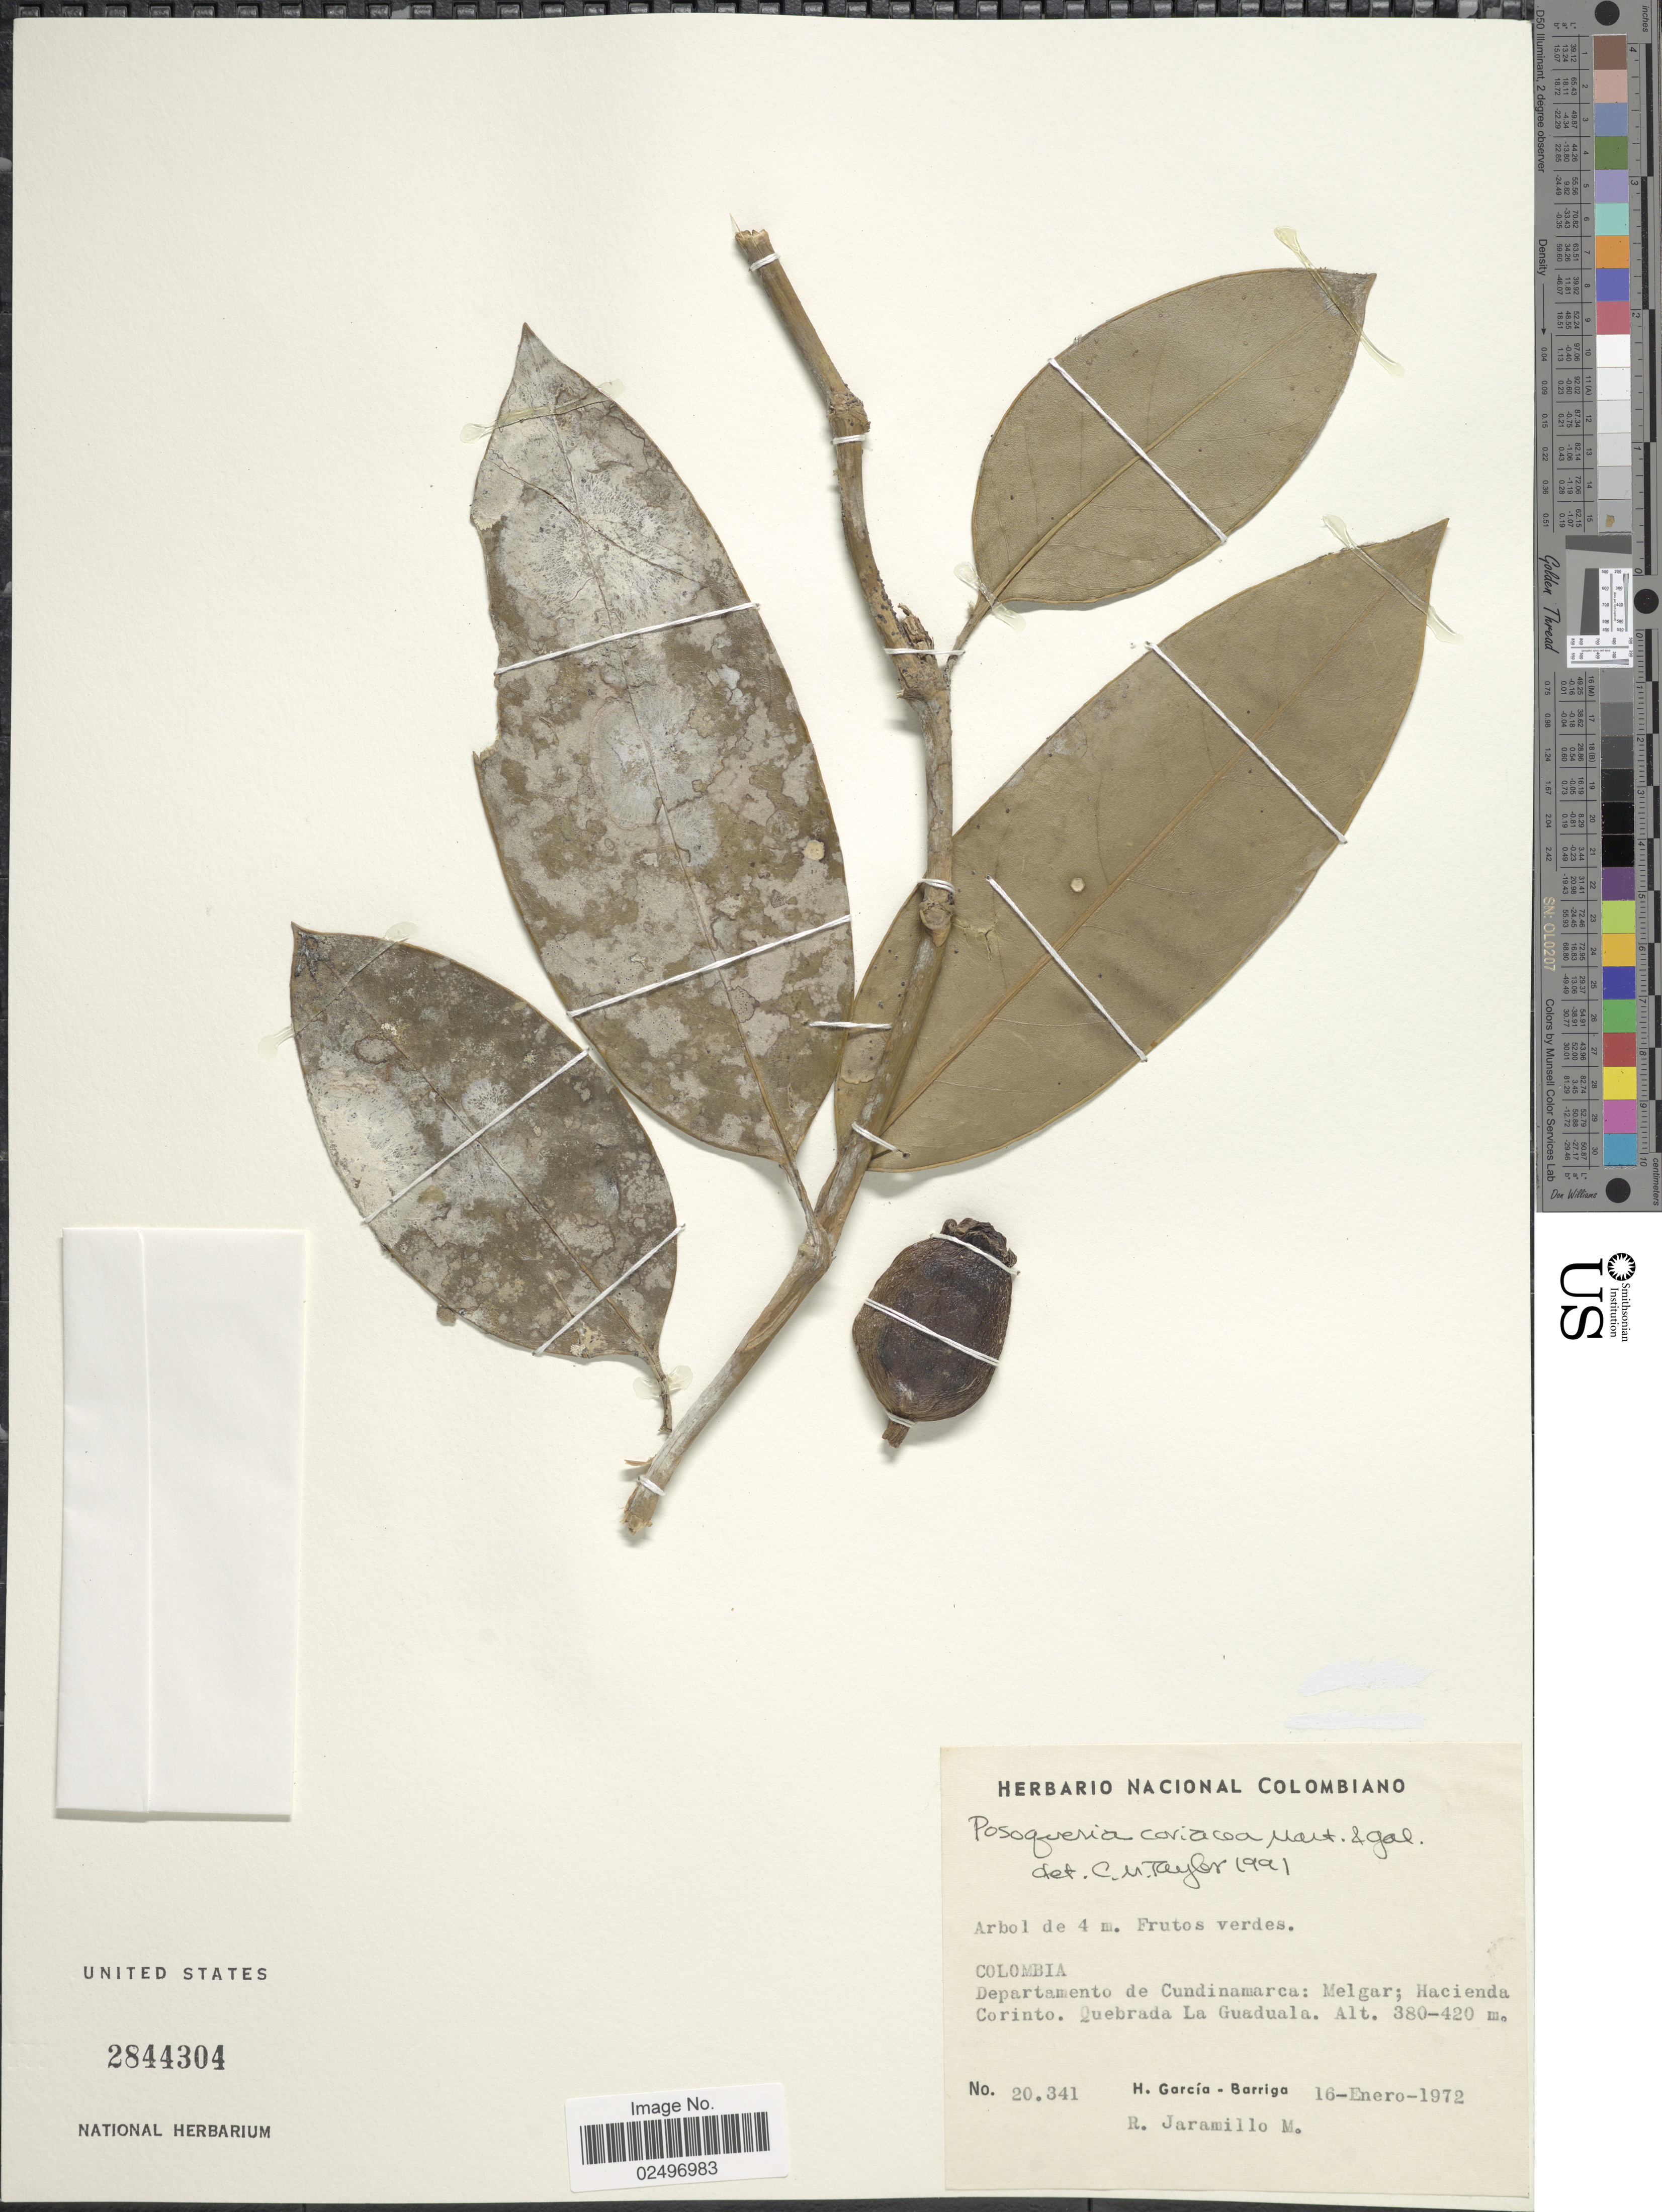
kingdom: Plantae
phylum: Tracheophyta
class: Magnoliopsida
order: Gentianales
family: Rubiaceae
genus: Posoqueria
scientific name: Posoqueria coriacea subsp. formosa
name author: M. Martens & Galeotti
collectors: H. García Barriga & R. Jaramillo M.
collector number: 20341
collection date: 1972-01-16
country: Colombia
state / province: Cundinamarca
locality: Departamento de Cundinamarca: Melgar; Hacienda Corinto. Quebrada La Guaduala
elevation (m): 380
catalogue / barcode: US 2844304